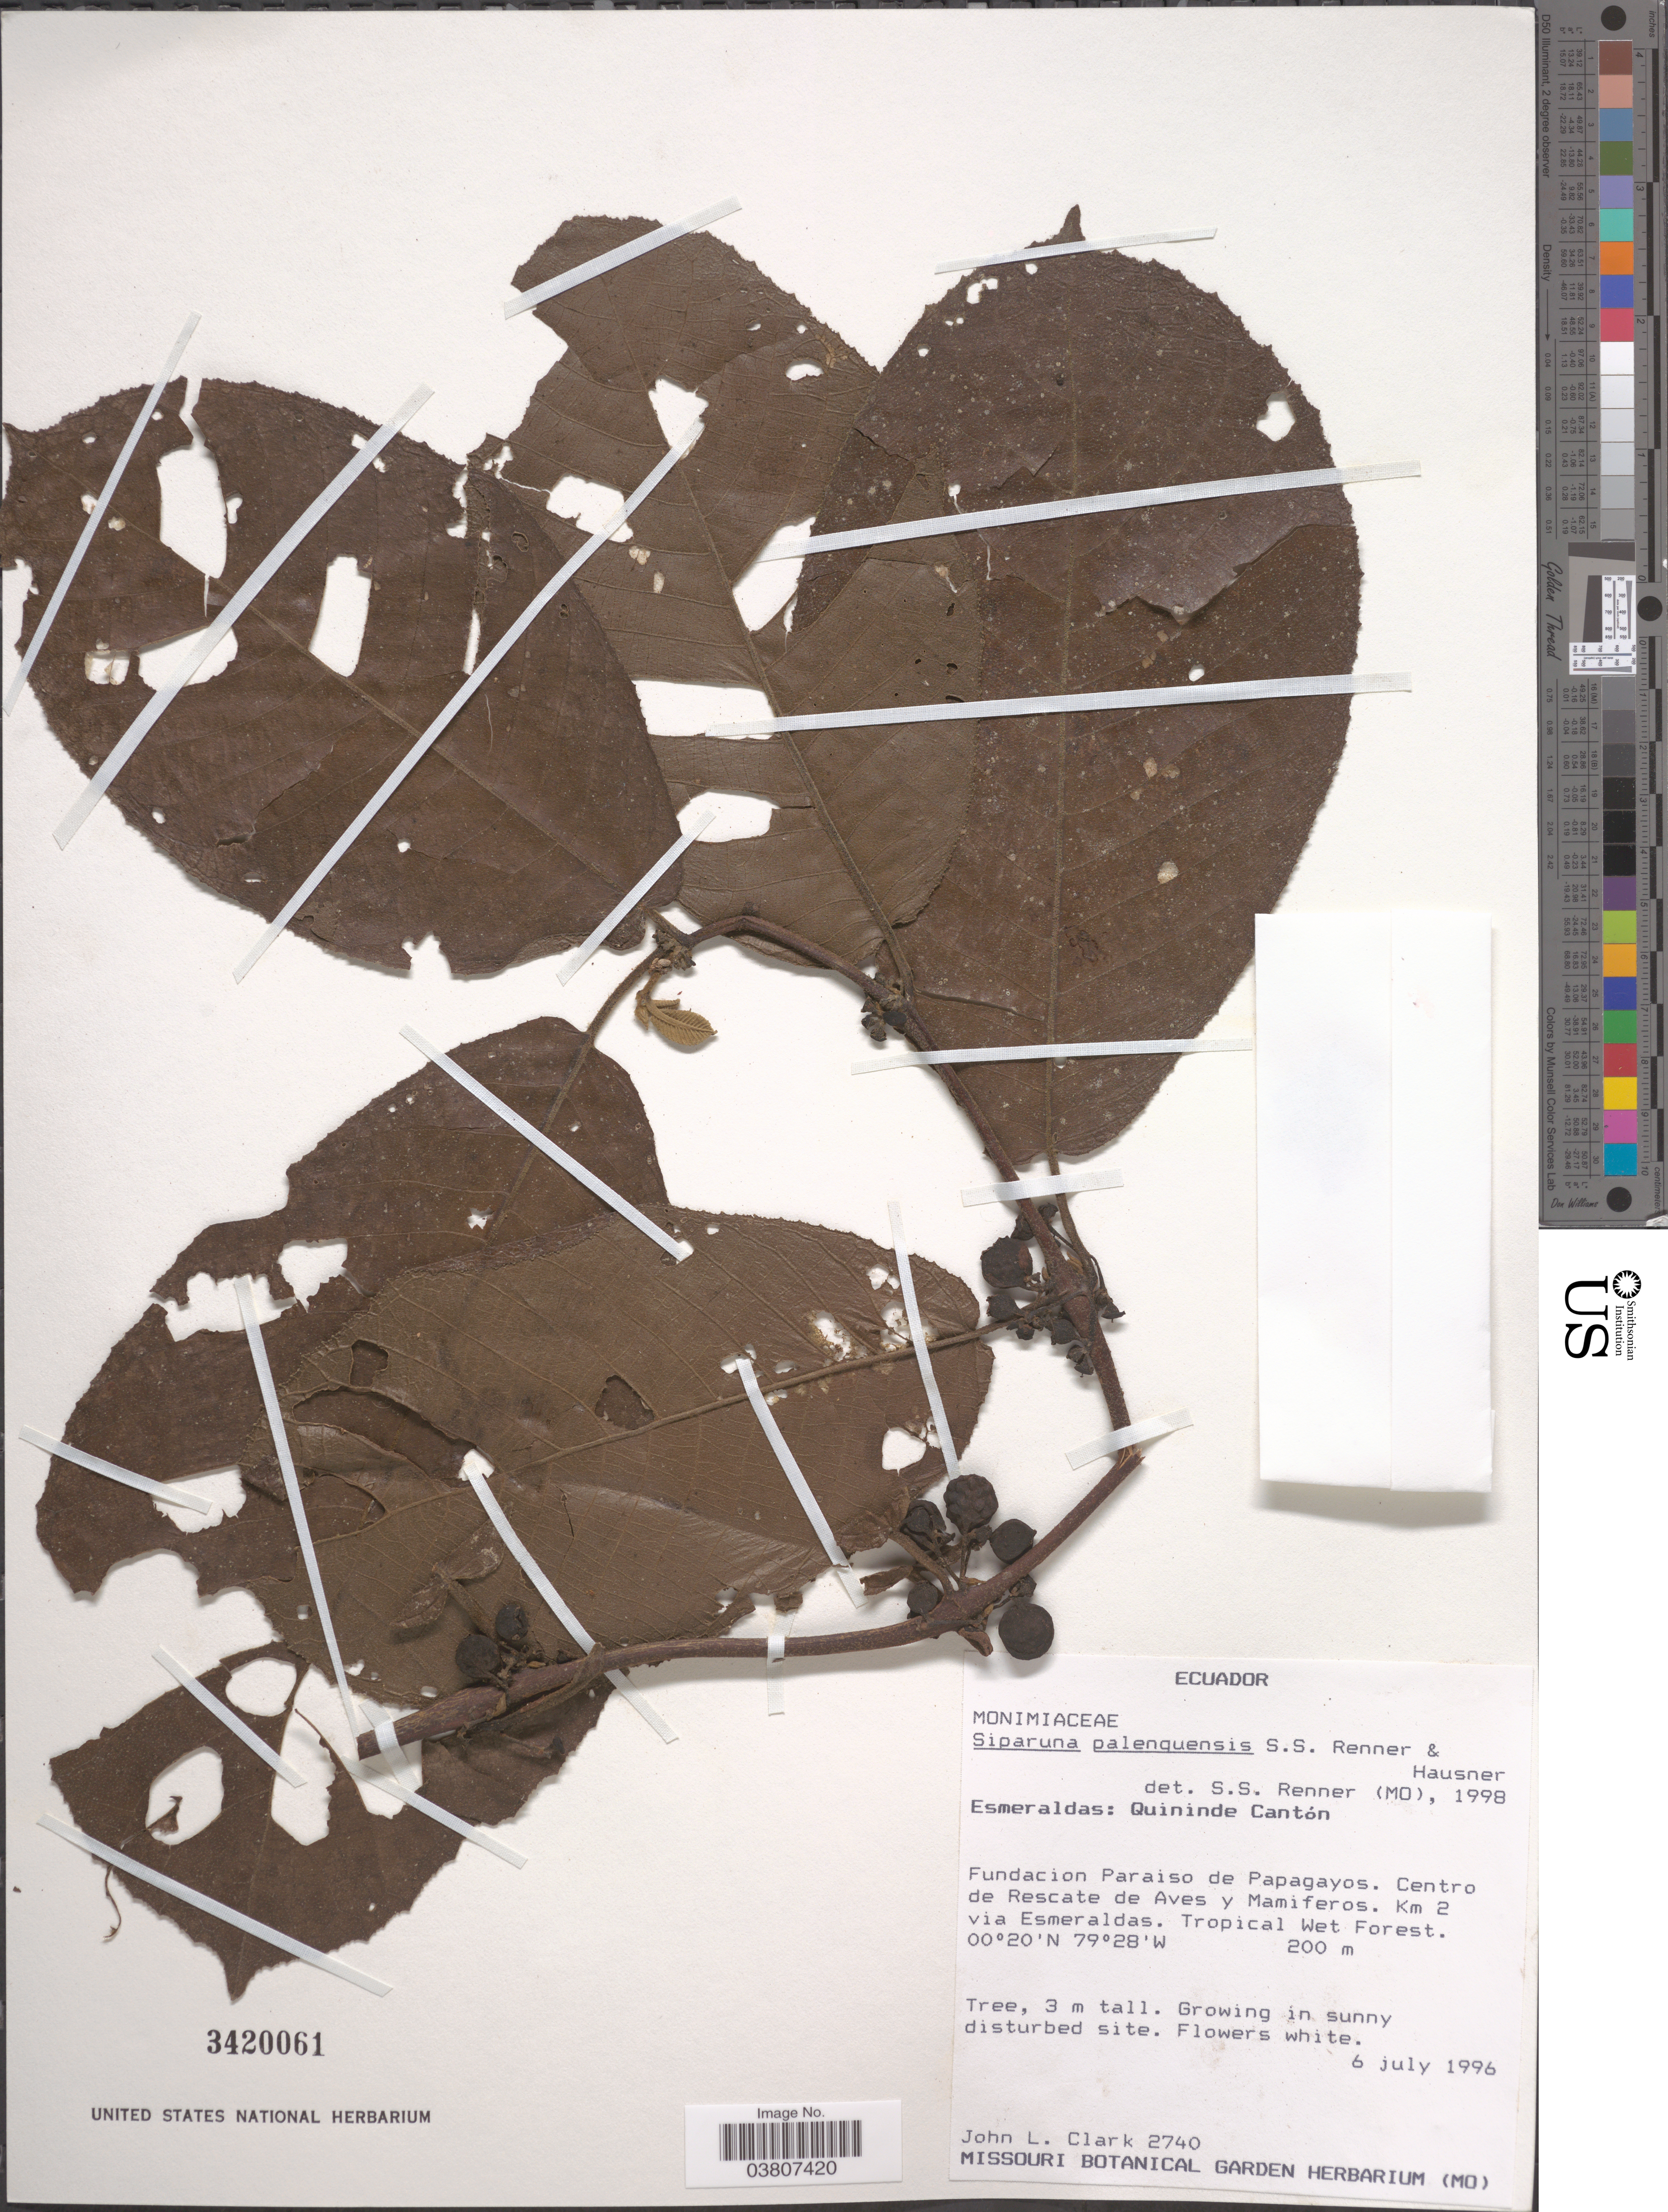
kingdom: Plantae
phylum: Tracheophyta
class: Magnoliopsida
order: Laurales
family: Siparunaceae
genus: Siparuna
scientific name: Siparuna palenquensis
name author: S.S. Renner & Hausner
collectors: J. L. Clark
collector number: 2740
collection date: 1996-07-06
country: Ecuador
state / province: Esmeraldas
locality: Quininde Cantón. Fundacion Paraiso de Papagayos. Centro de Rescate de Aves y Mamiferos. Km 2 via Esmeraldas.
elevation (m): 200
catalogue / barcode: US 3420061